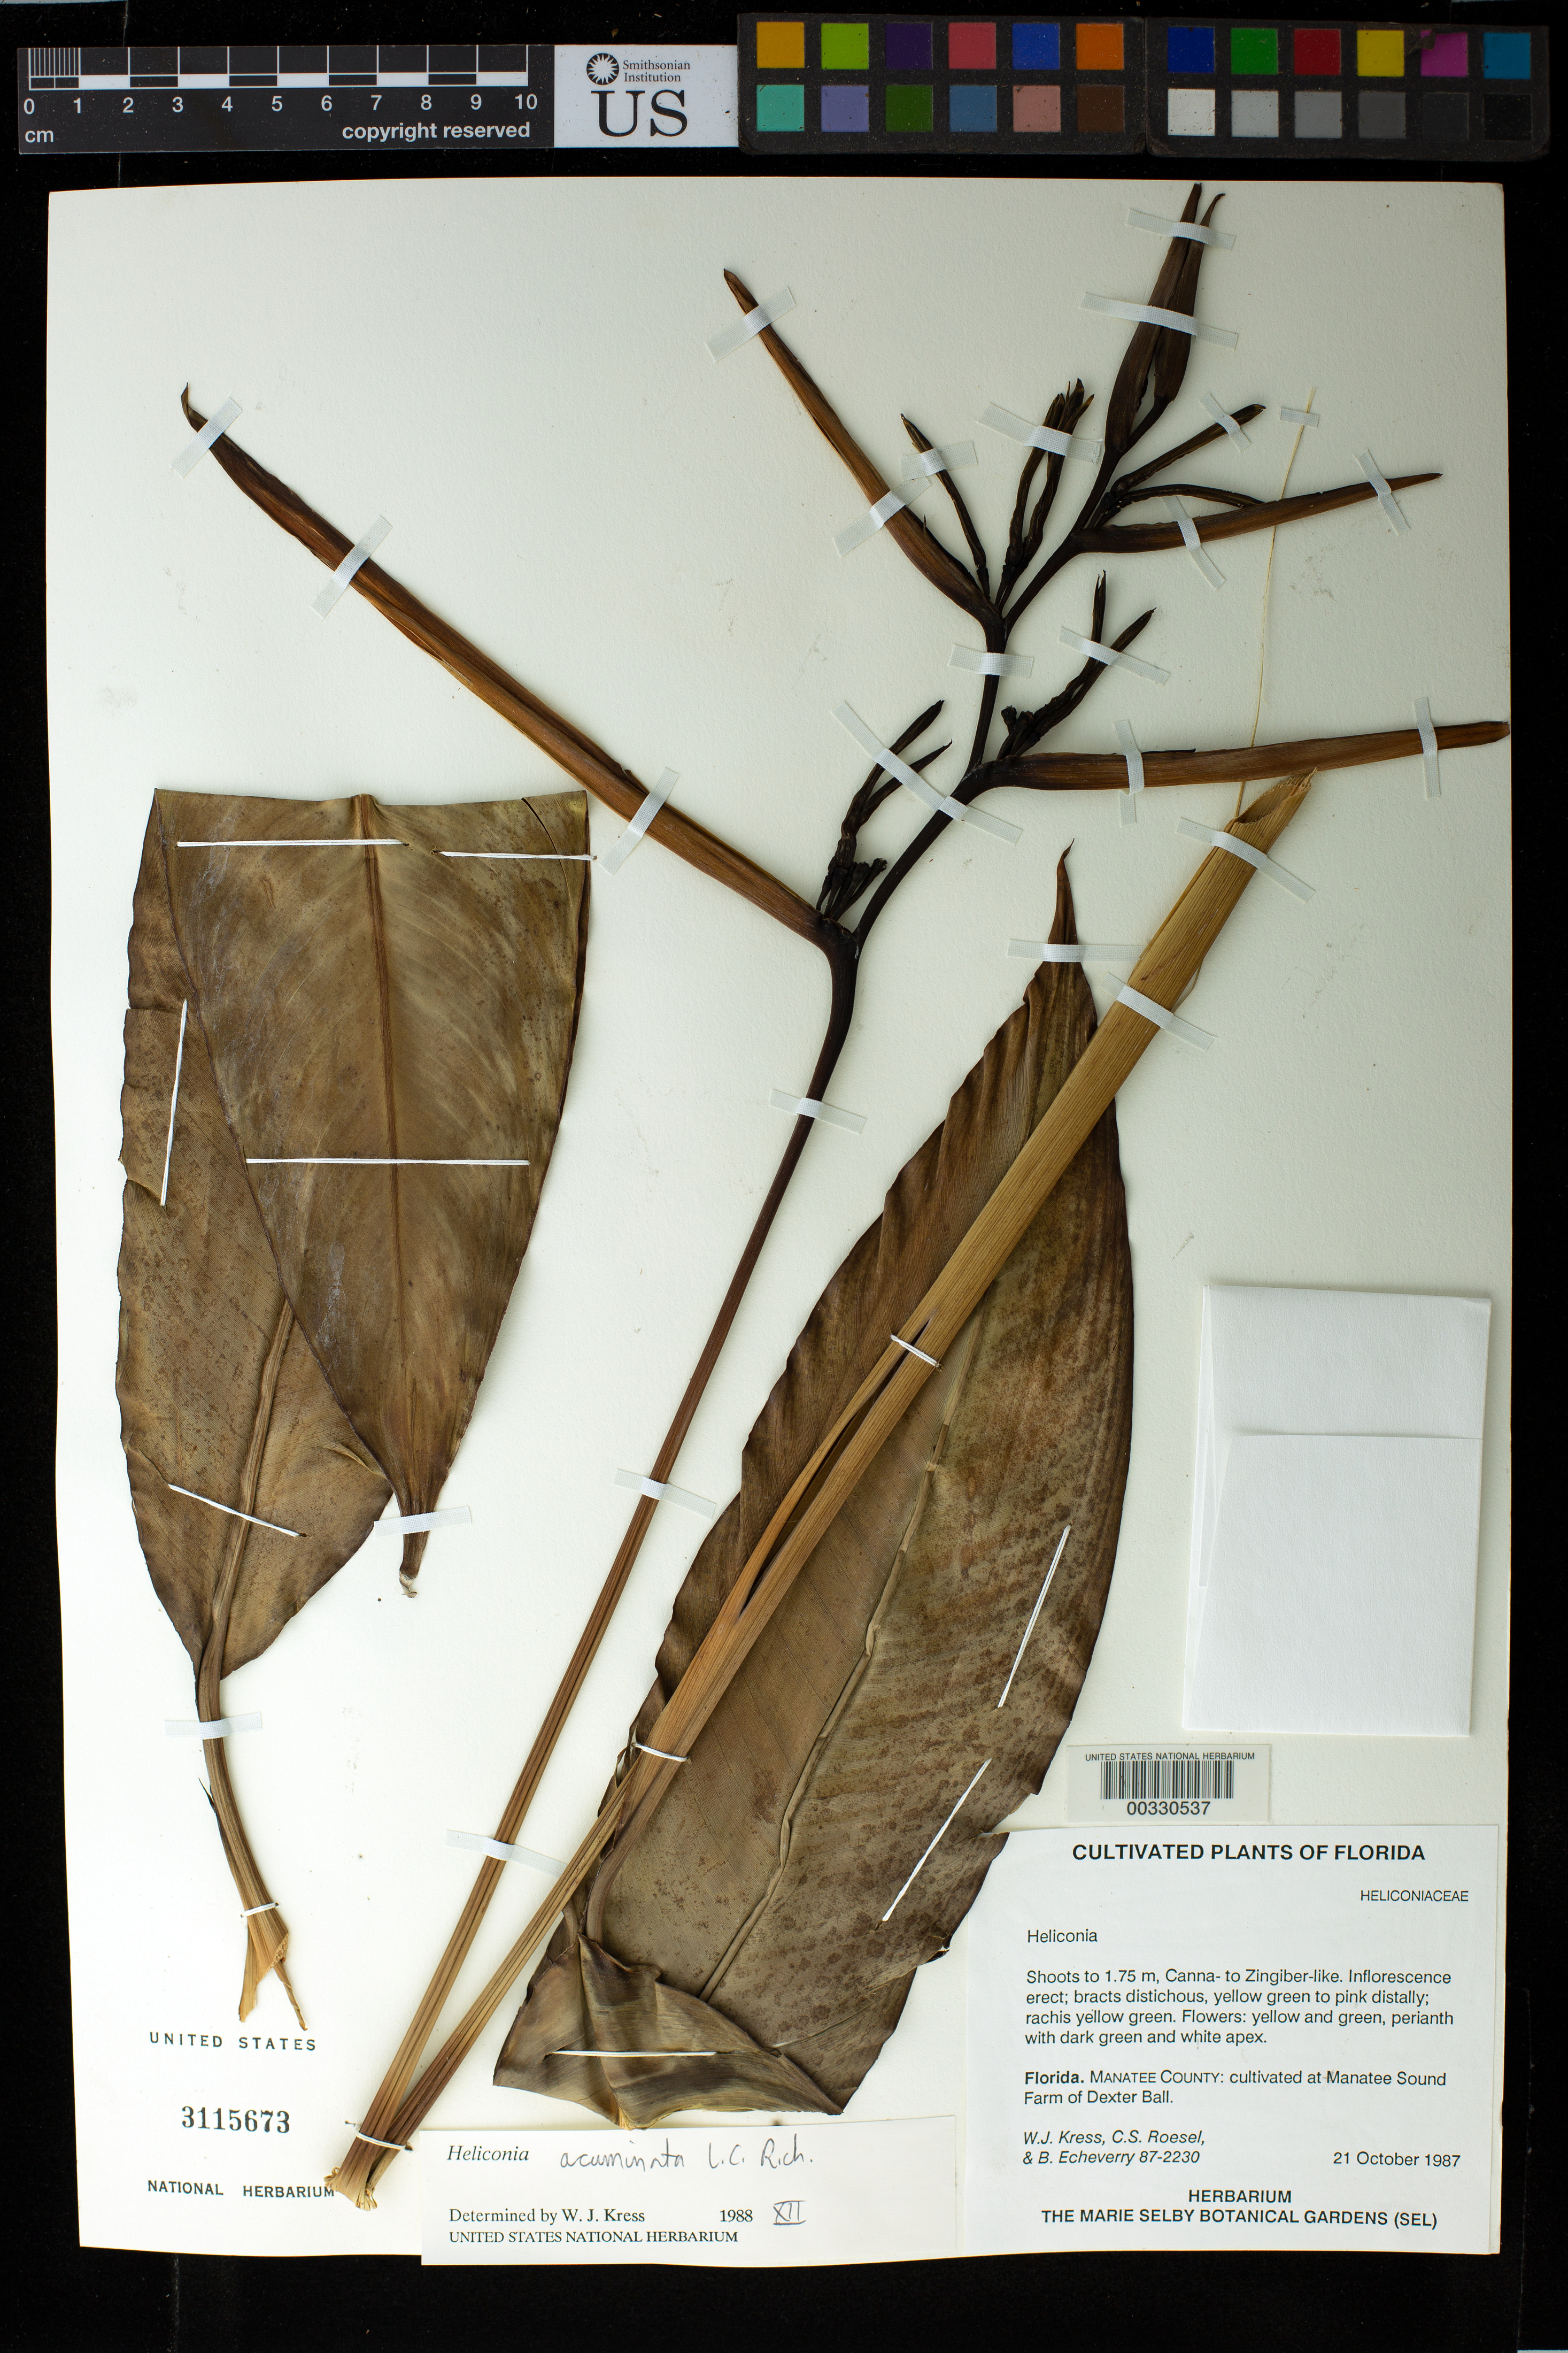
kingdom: Plantae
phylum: Tracheophyta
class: Liliopsida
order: Zingiberales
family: Heliconiaceae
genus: Heliconia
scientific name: Heliconia acuminata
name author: A. Rich.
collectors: W. J. Kress, C. S. Roesel & B. Echeverry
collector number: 87-2230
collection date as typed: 21 Oct 1987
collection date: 1987-10-21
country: United States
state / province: Florida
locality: Southern Florida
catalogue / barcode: US 3115673